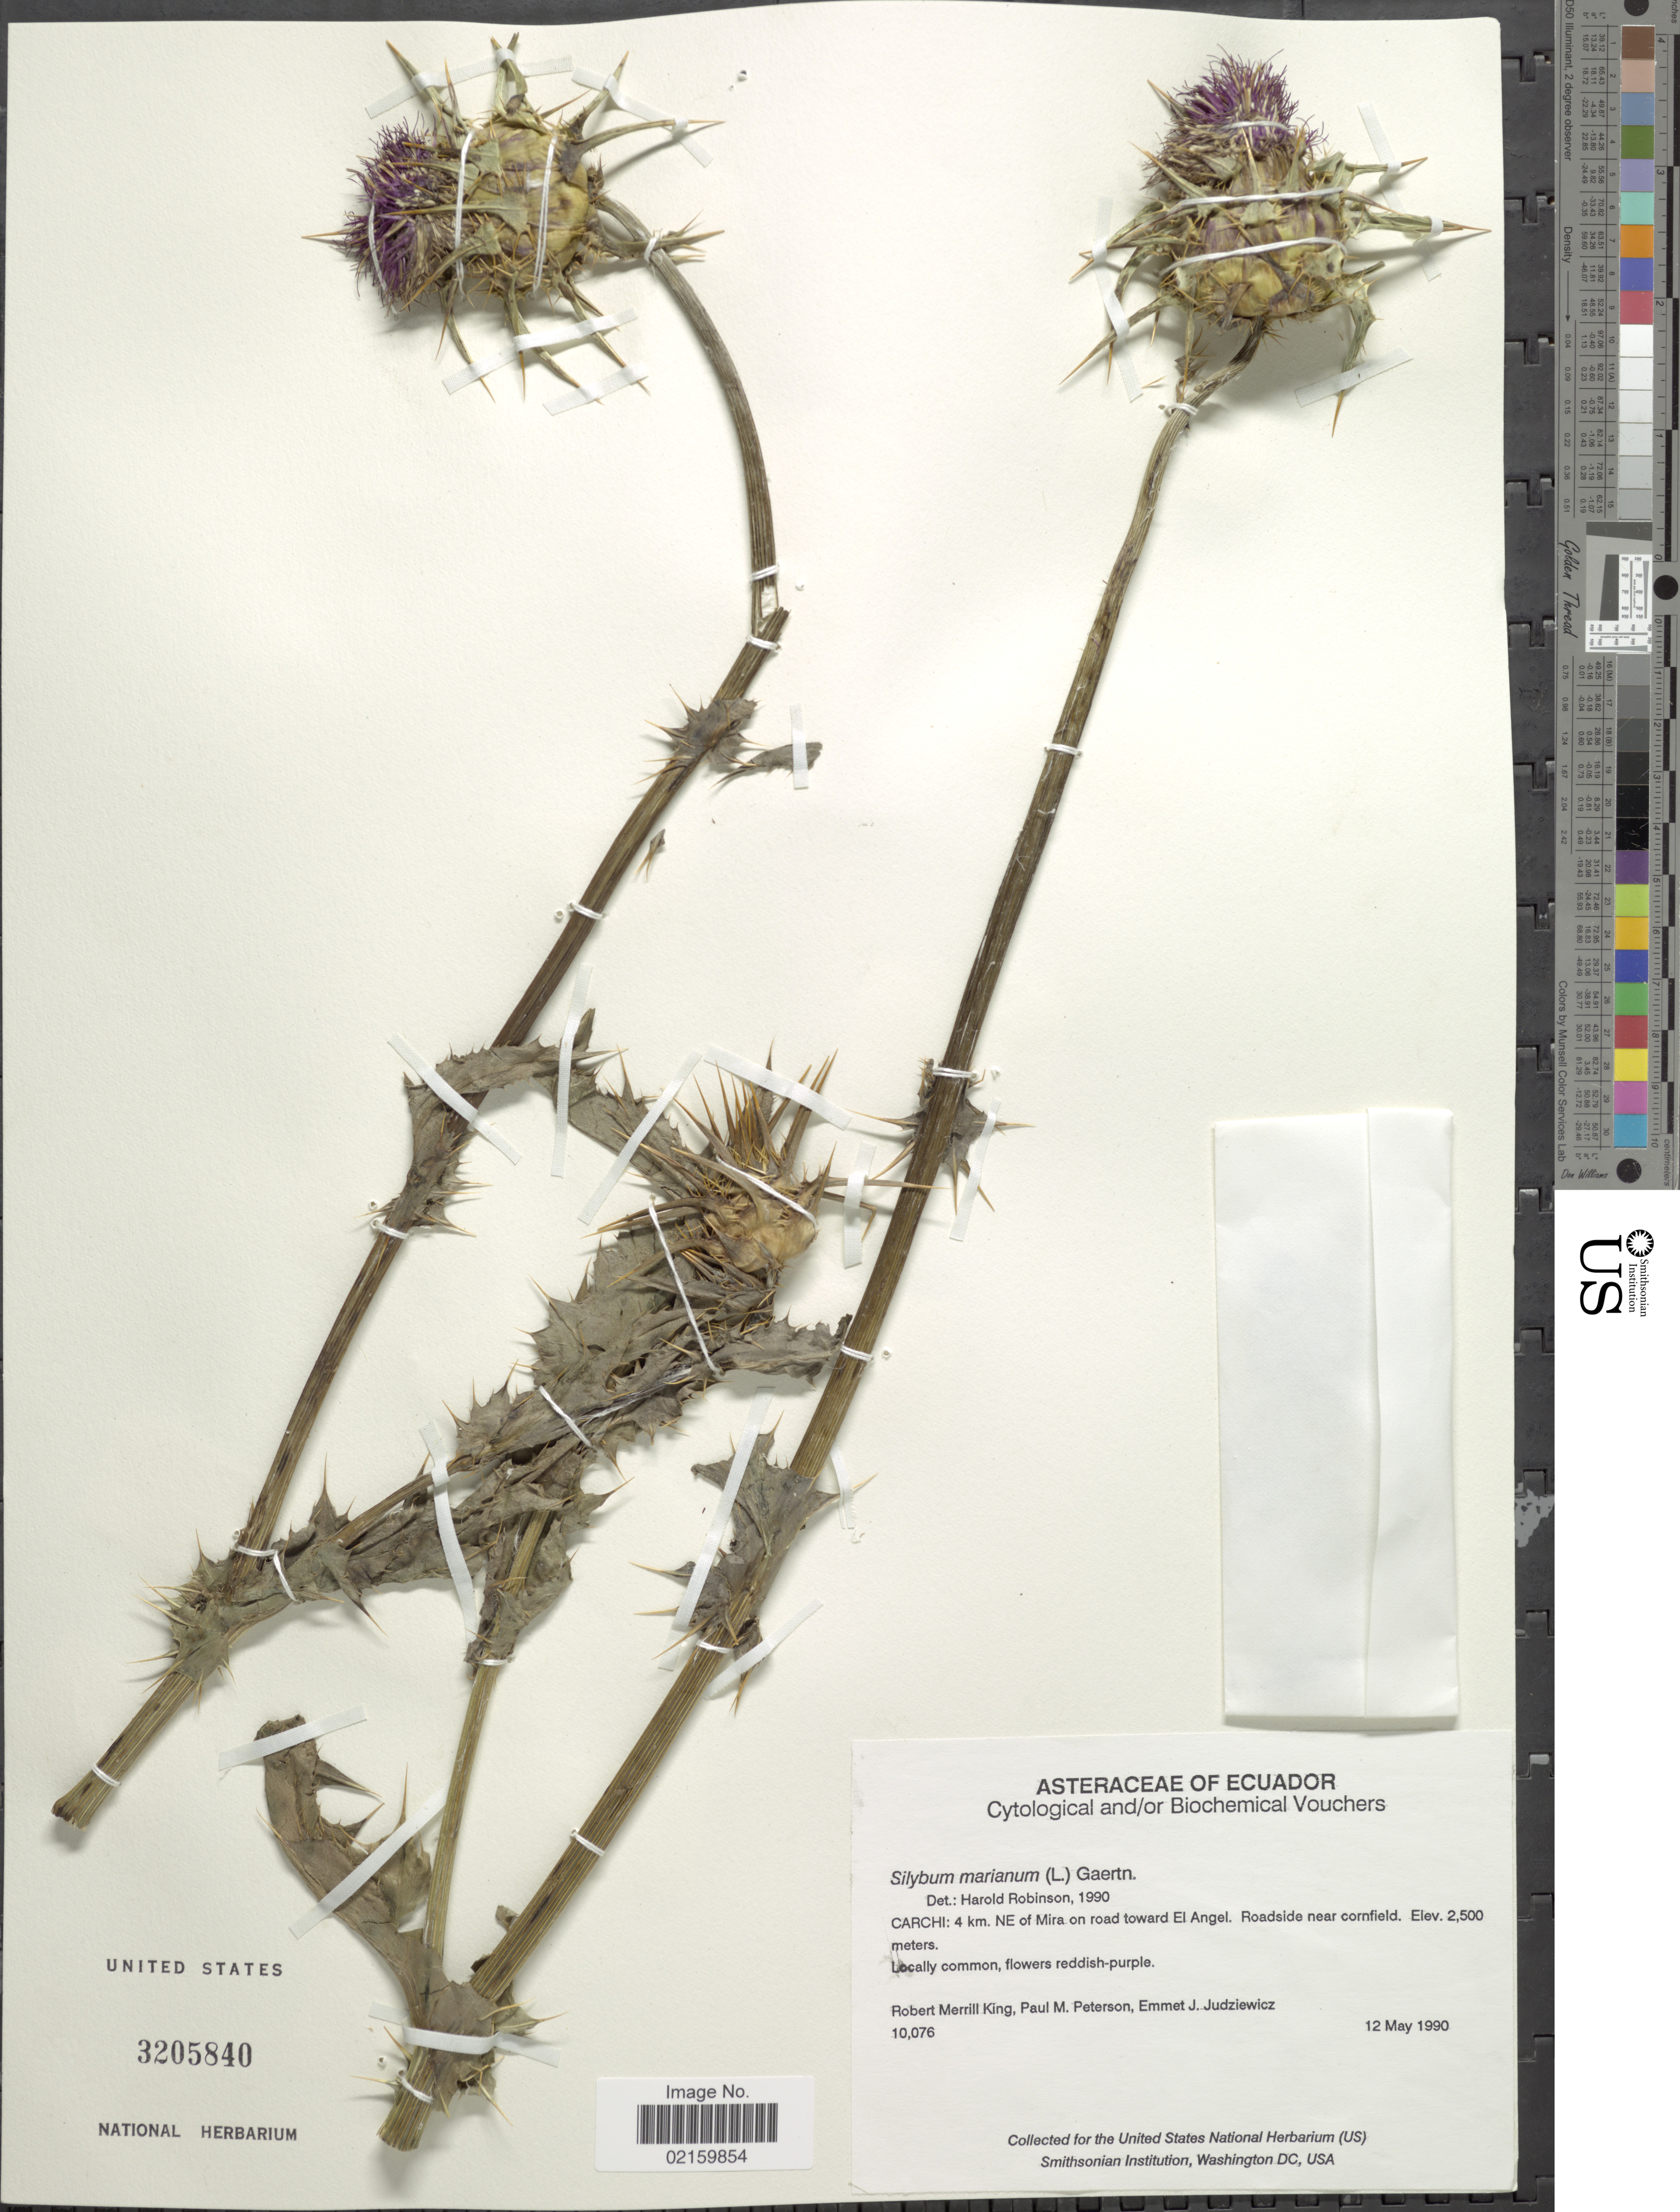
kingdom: Plantae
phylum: Tracheophyta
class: Magnoliopsida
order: Asterales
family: Asteraceae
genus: Silybum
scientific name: Silybum marianum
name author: (L.) Gaertn.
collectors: R. M. King, P. M. Peterson & E. J. Judziewicz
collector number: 10076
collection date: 1990-05-12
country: Ecuador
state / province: Carchi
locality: Carchi: 4 km. NE of Mira on road toward El Angel.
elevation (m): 2500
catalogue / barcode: US 3205840